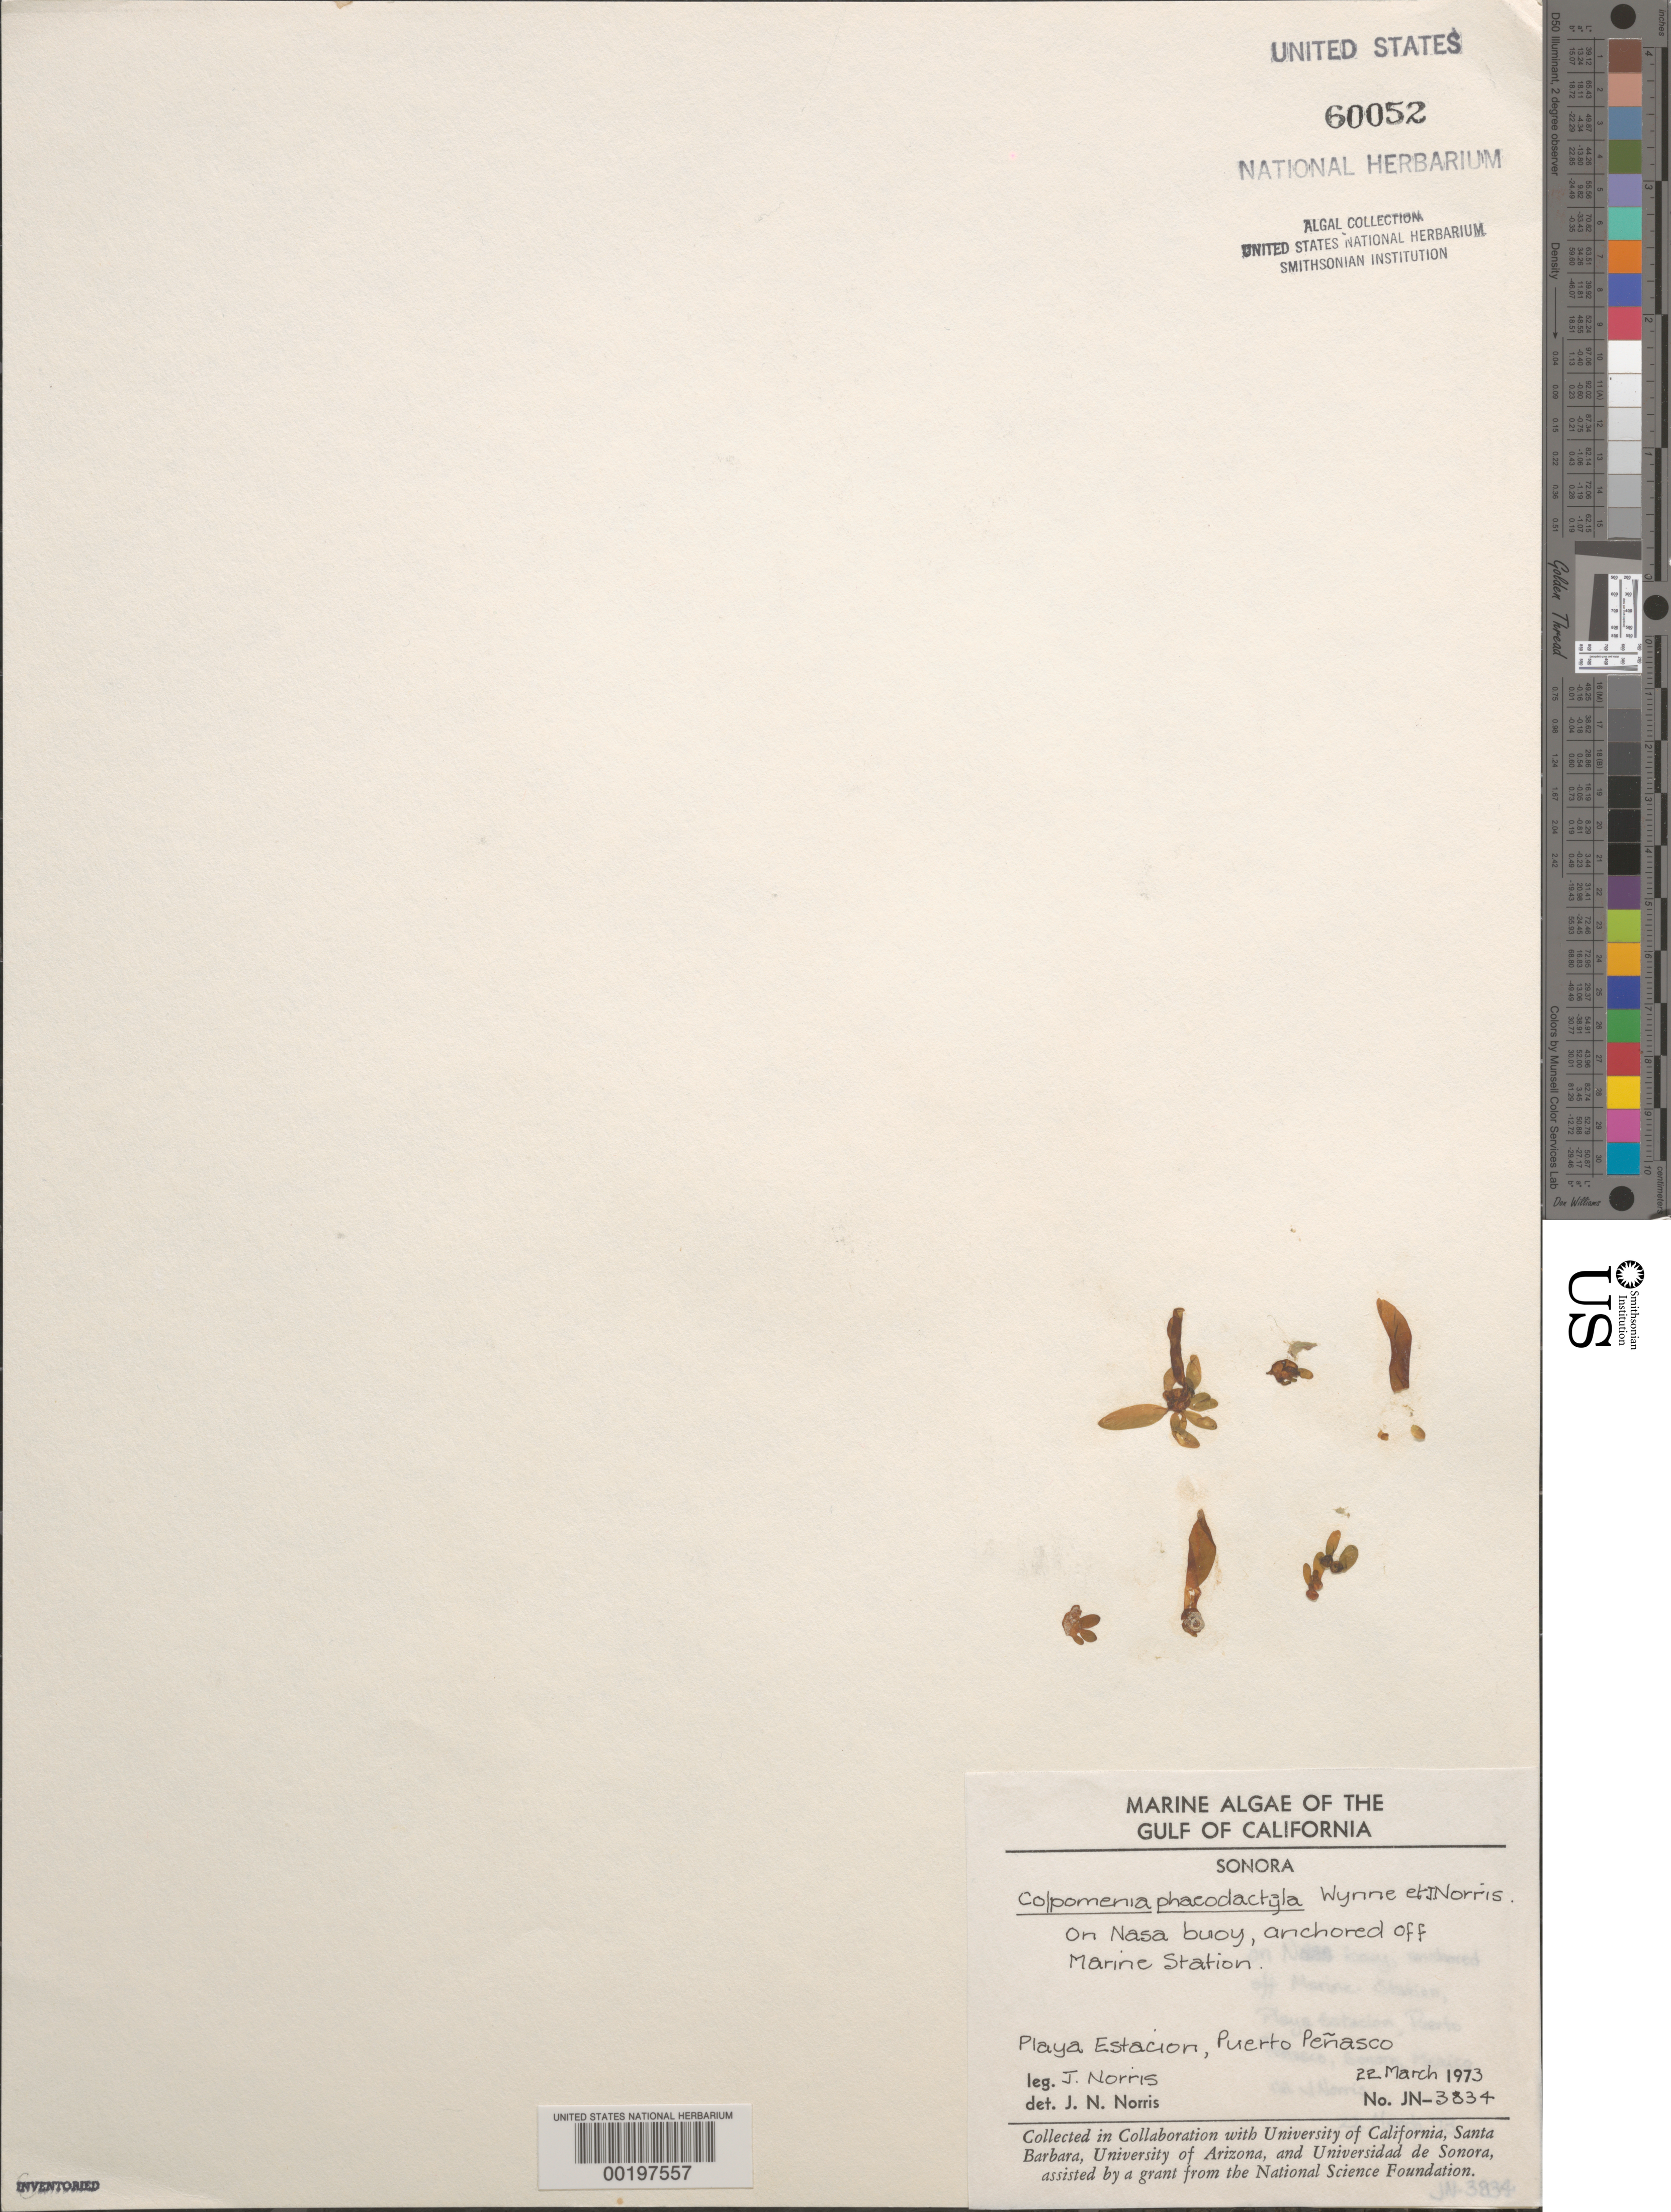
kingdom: Chromista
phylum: Ochrophyta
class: Phaeophyceae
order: Scytosiphonales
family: Scytosiphonaceae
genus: Dactylosiphon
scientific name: Dactylosiphon durvillei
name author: (Bory) Santiañez et al.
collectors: J. N. Norris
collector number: JN-3834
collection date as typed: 22 Mar 1973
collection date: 1973-03-22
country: Mexico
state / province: Sonora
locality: Playa Estacion, Puerto Penasco, off marine station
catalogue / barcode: US 60052